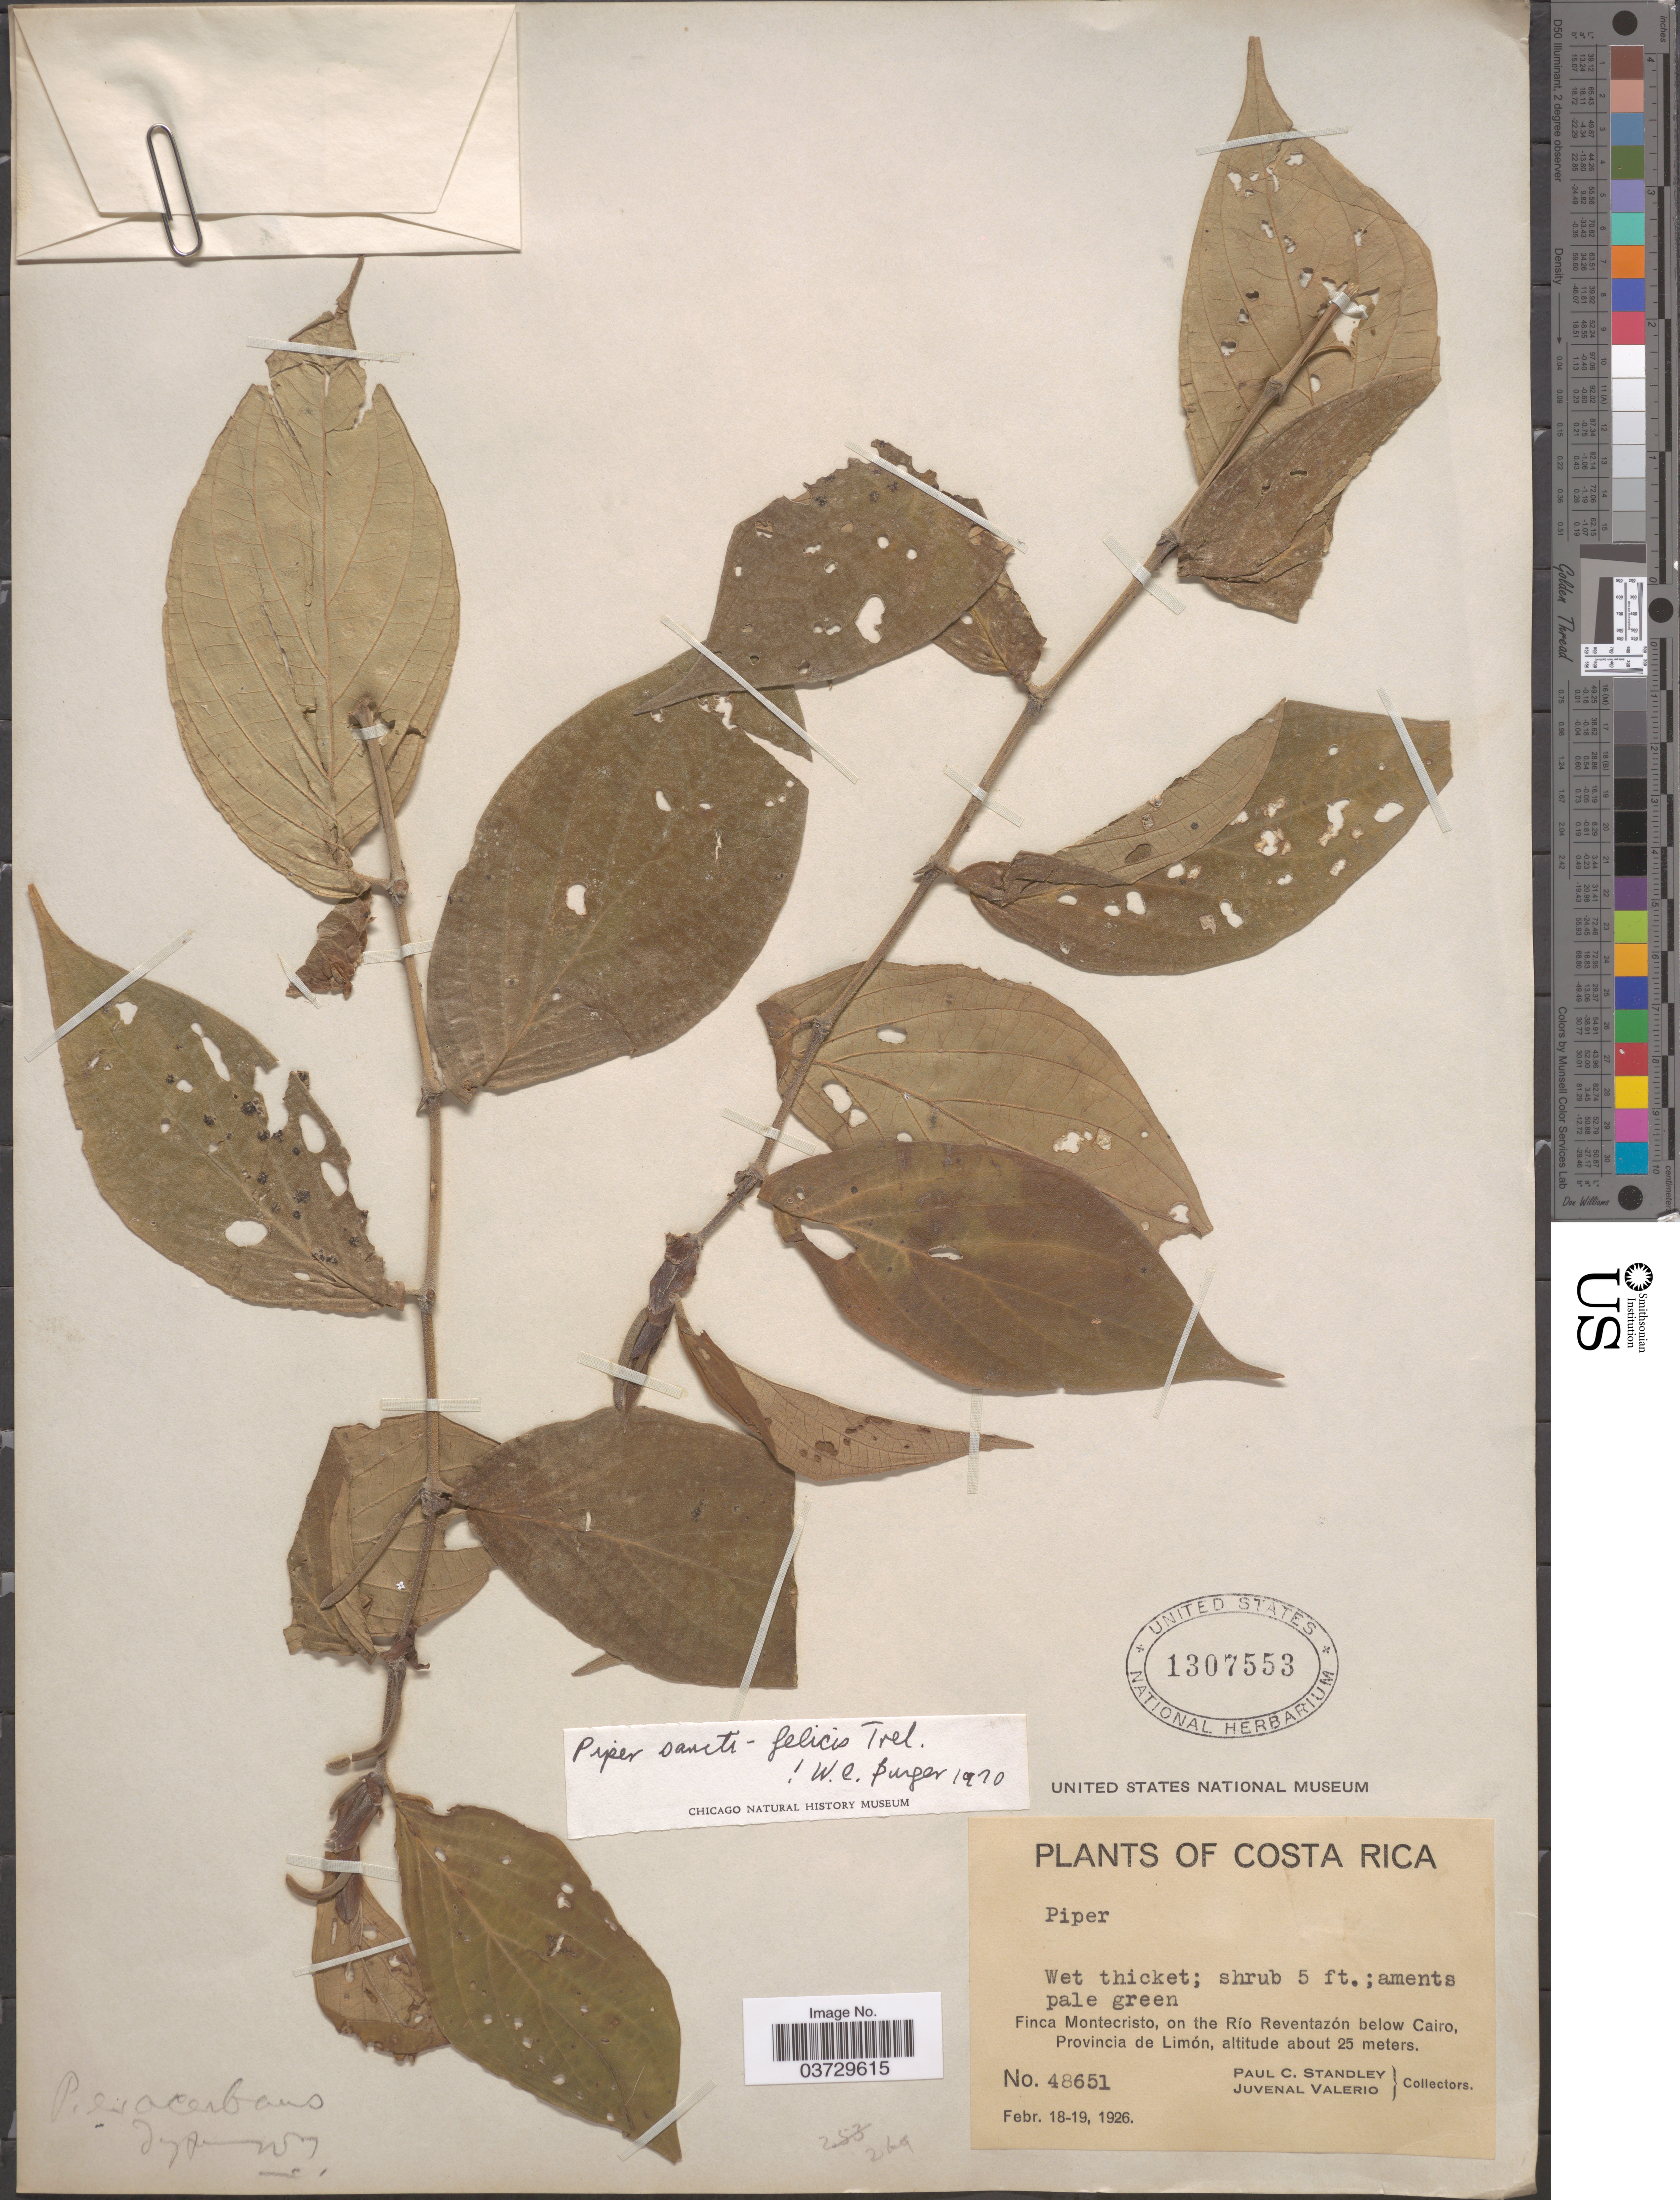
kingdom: Plantae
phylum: Tracheophyta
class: Magnoliopsida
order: Piperales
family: Piperaceae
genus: Piper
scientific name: Piper sancti-felicis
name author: Trel.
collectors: P. C. Standley & J. Valerio R.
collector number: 48651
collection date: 1926-02-18/1926-02-19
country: Costa Rica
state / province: Limón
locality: Finca Montecristo, on the Río Reventazón below Cairo.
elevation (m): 25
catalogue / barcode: US 1307553